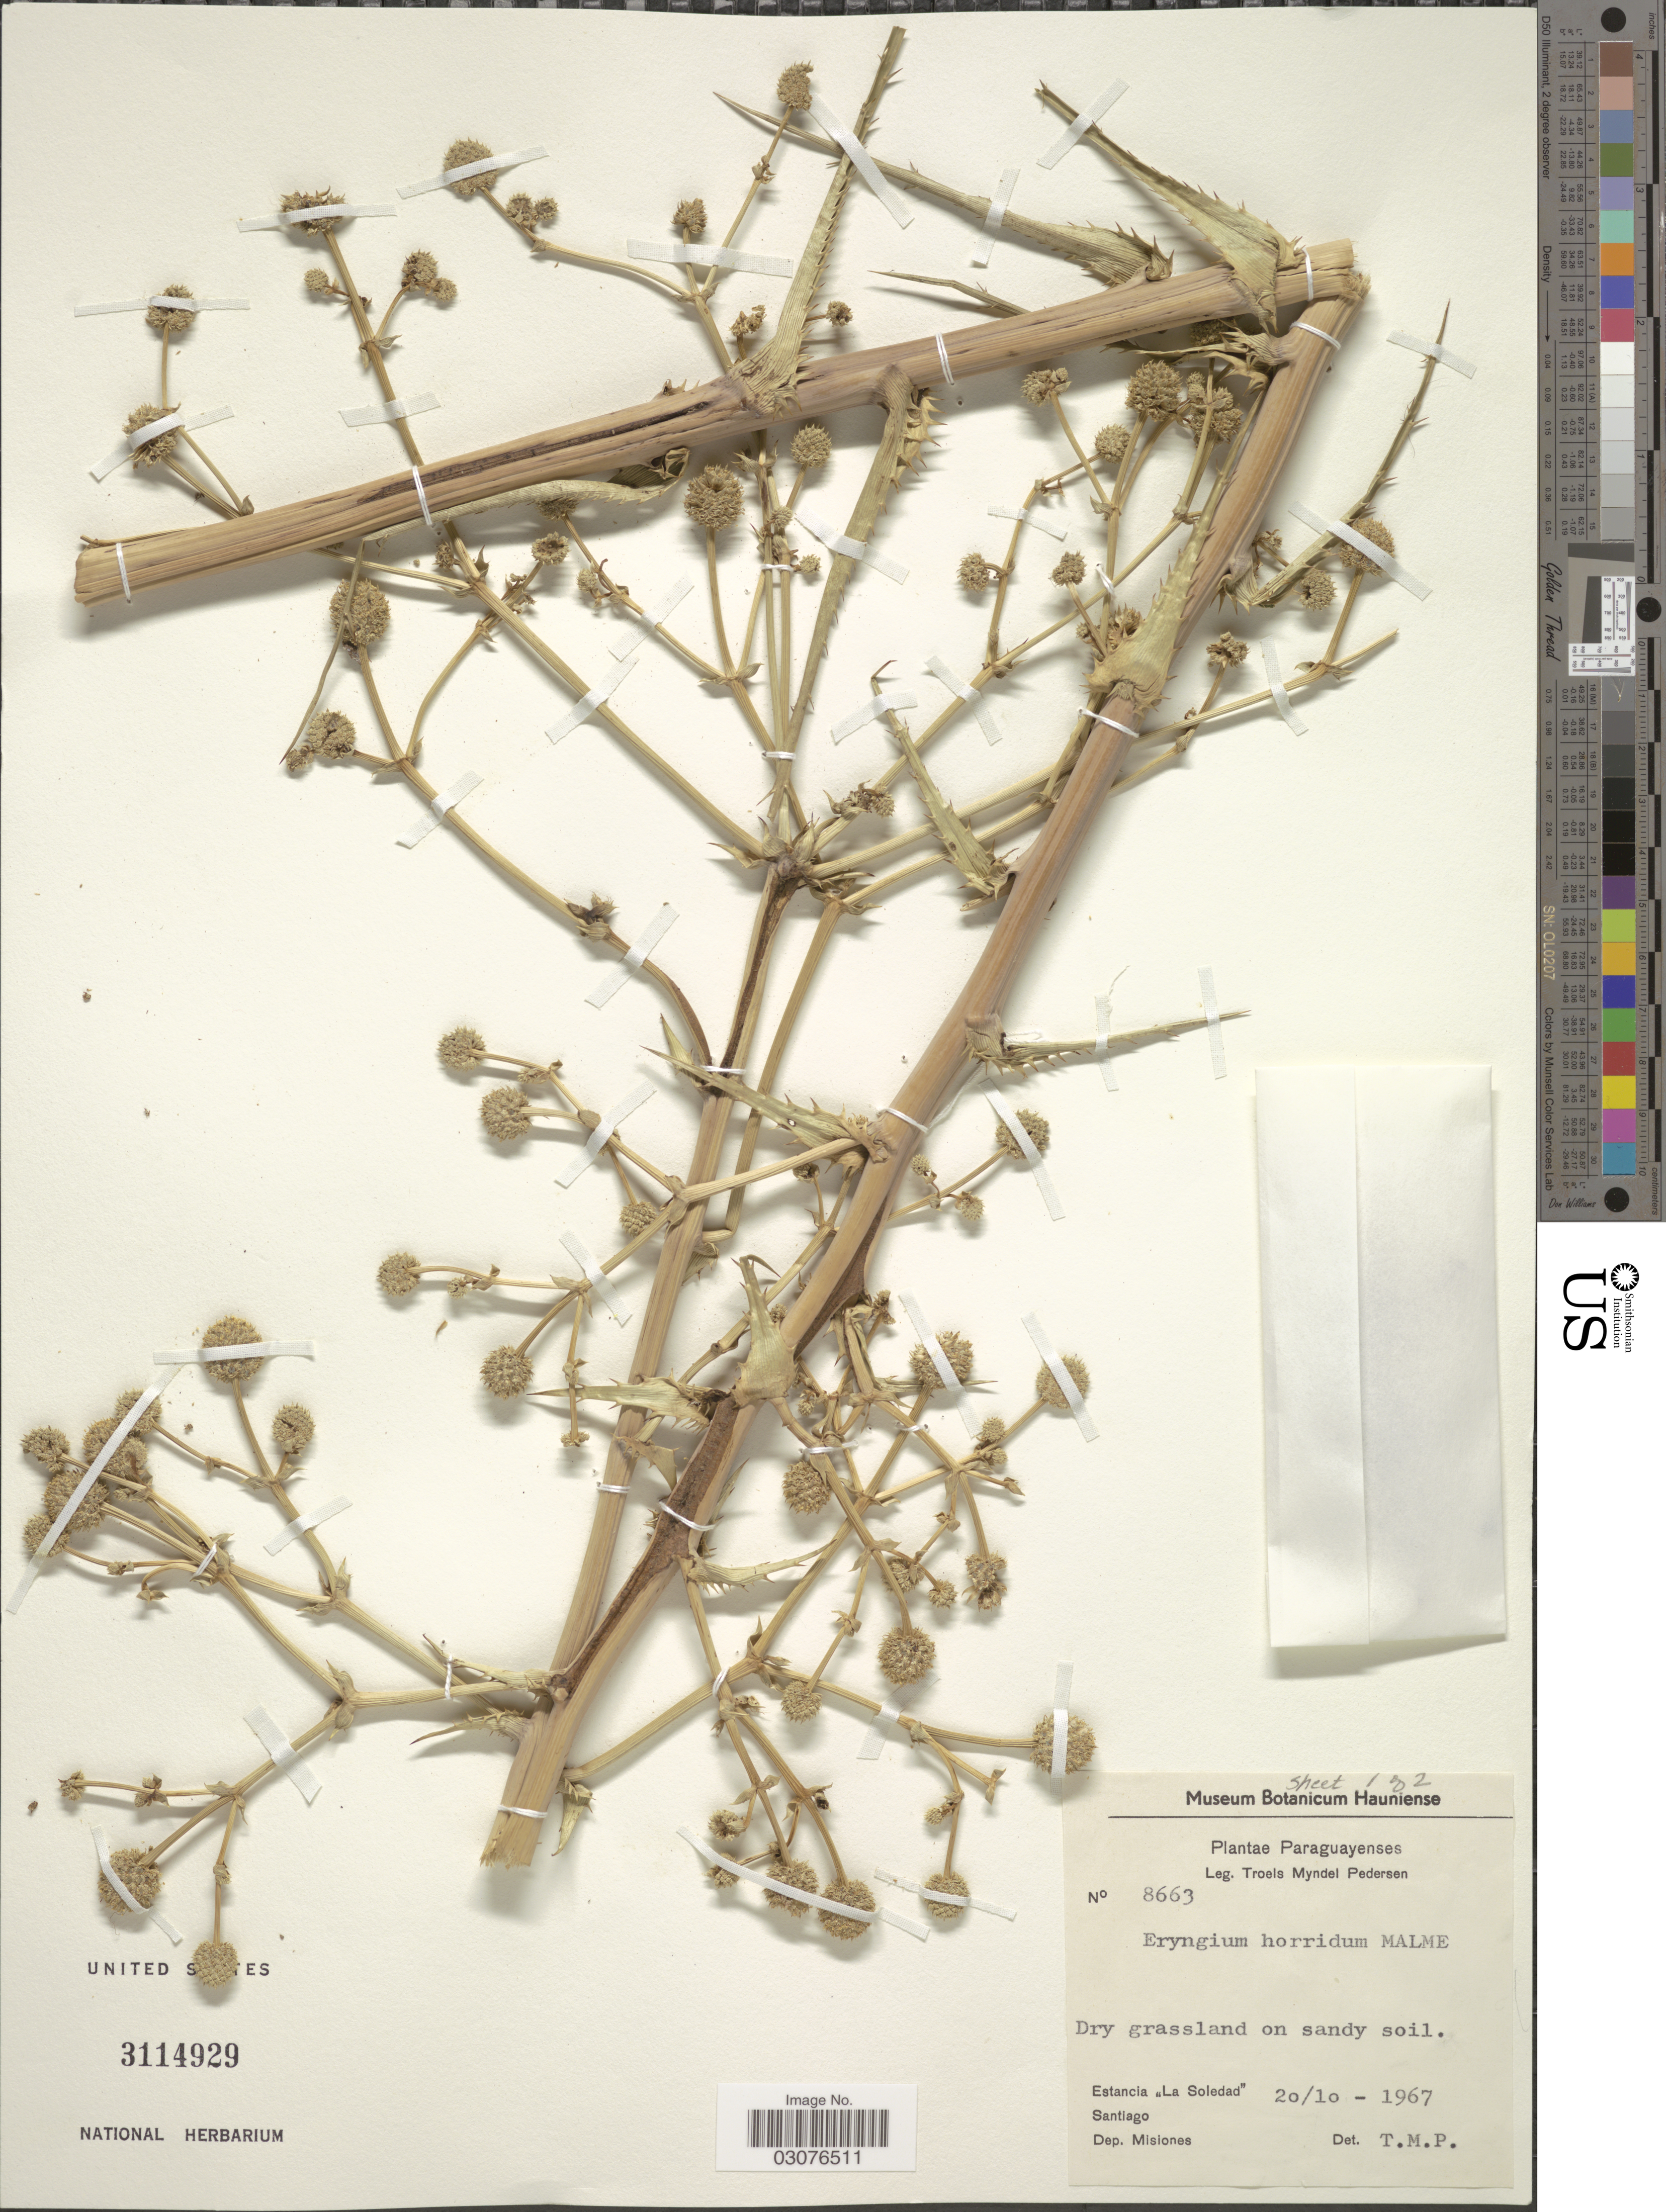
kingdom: Plantae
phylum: Tracheophyta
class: Magnoliopsida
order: Apiales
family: Apiaceae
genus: Eryngium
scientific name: Eryngium horridum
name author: Malme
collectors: T. Pederson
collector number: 8663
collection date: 1967-10-20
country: Paraguay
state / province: Misiones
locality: Estancia "La Soledad". Santiago. Dep. Misiones.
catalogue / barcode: US 3114929